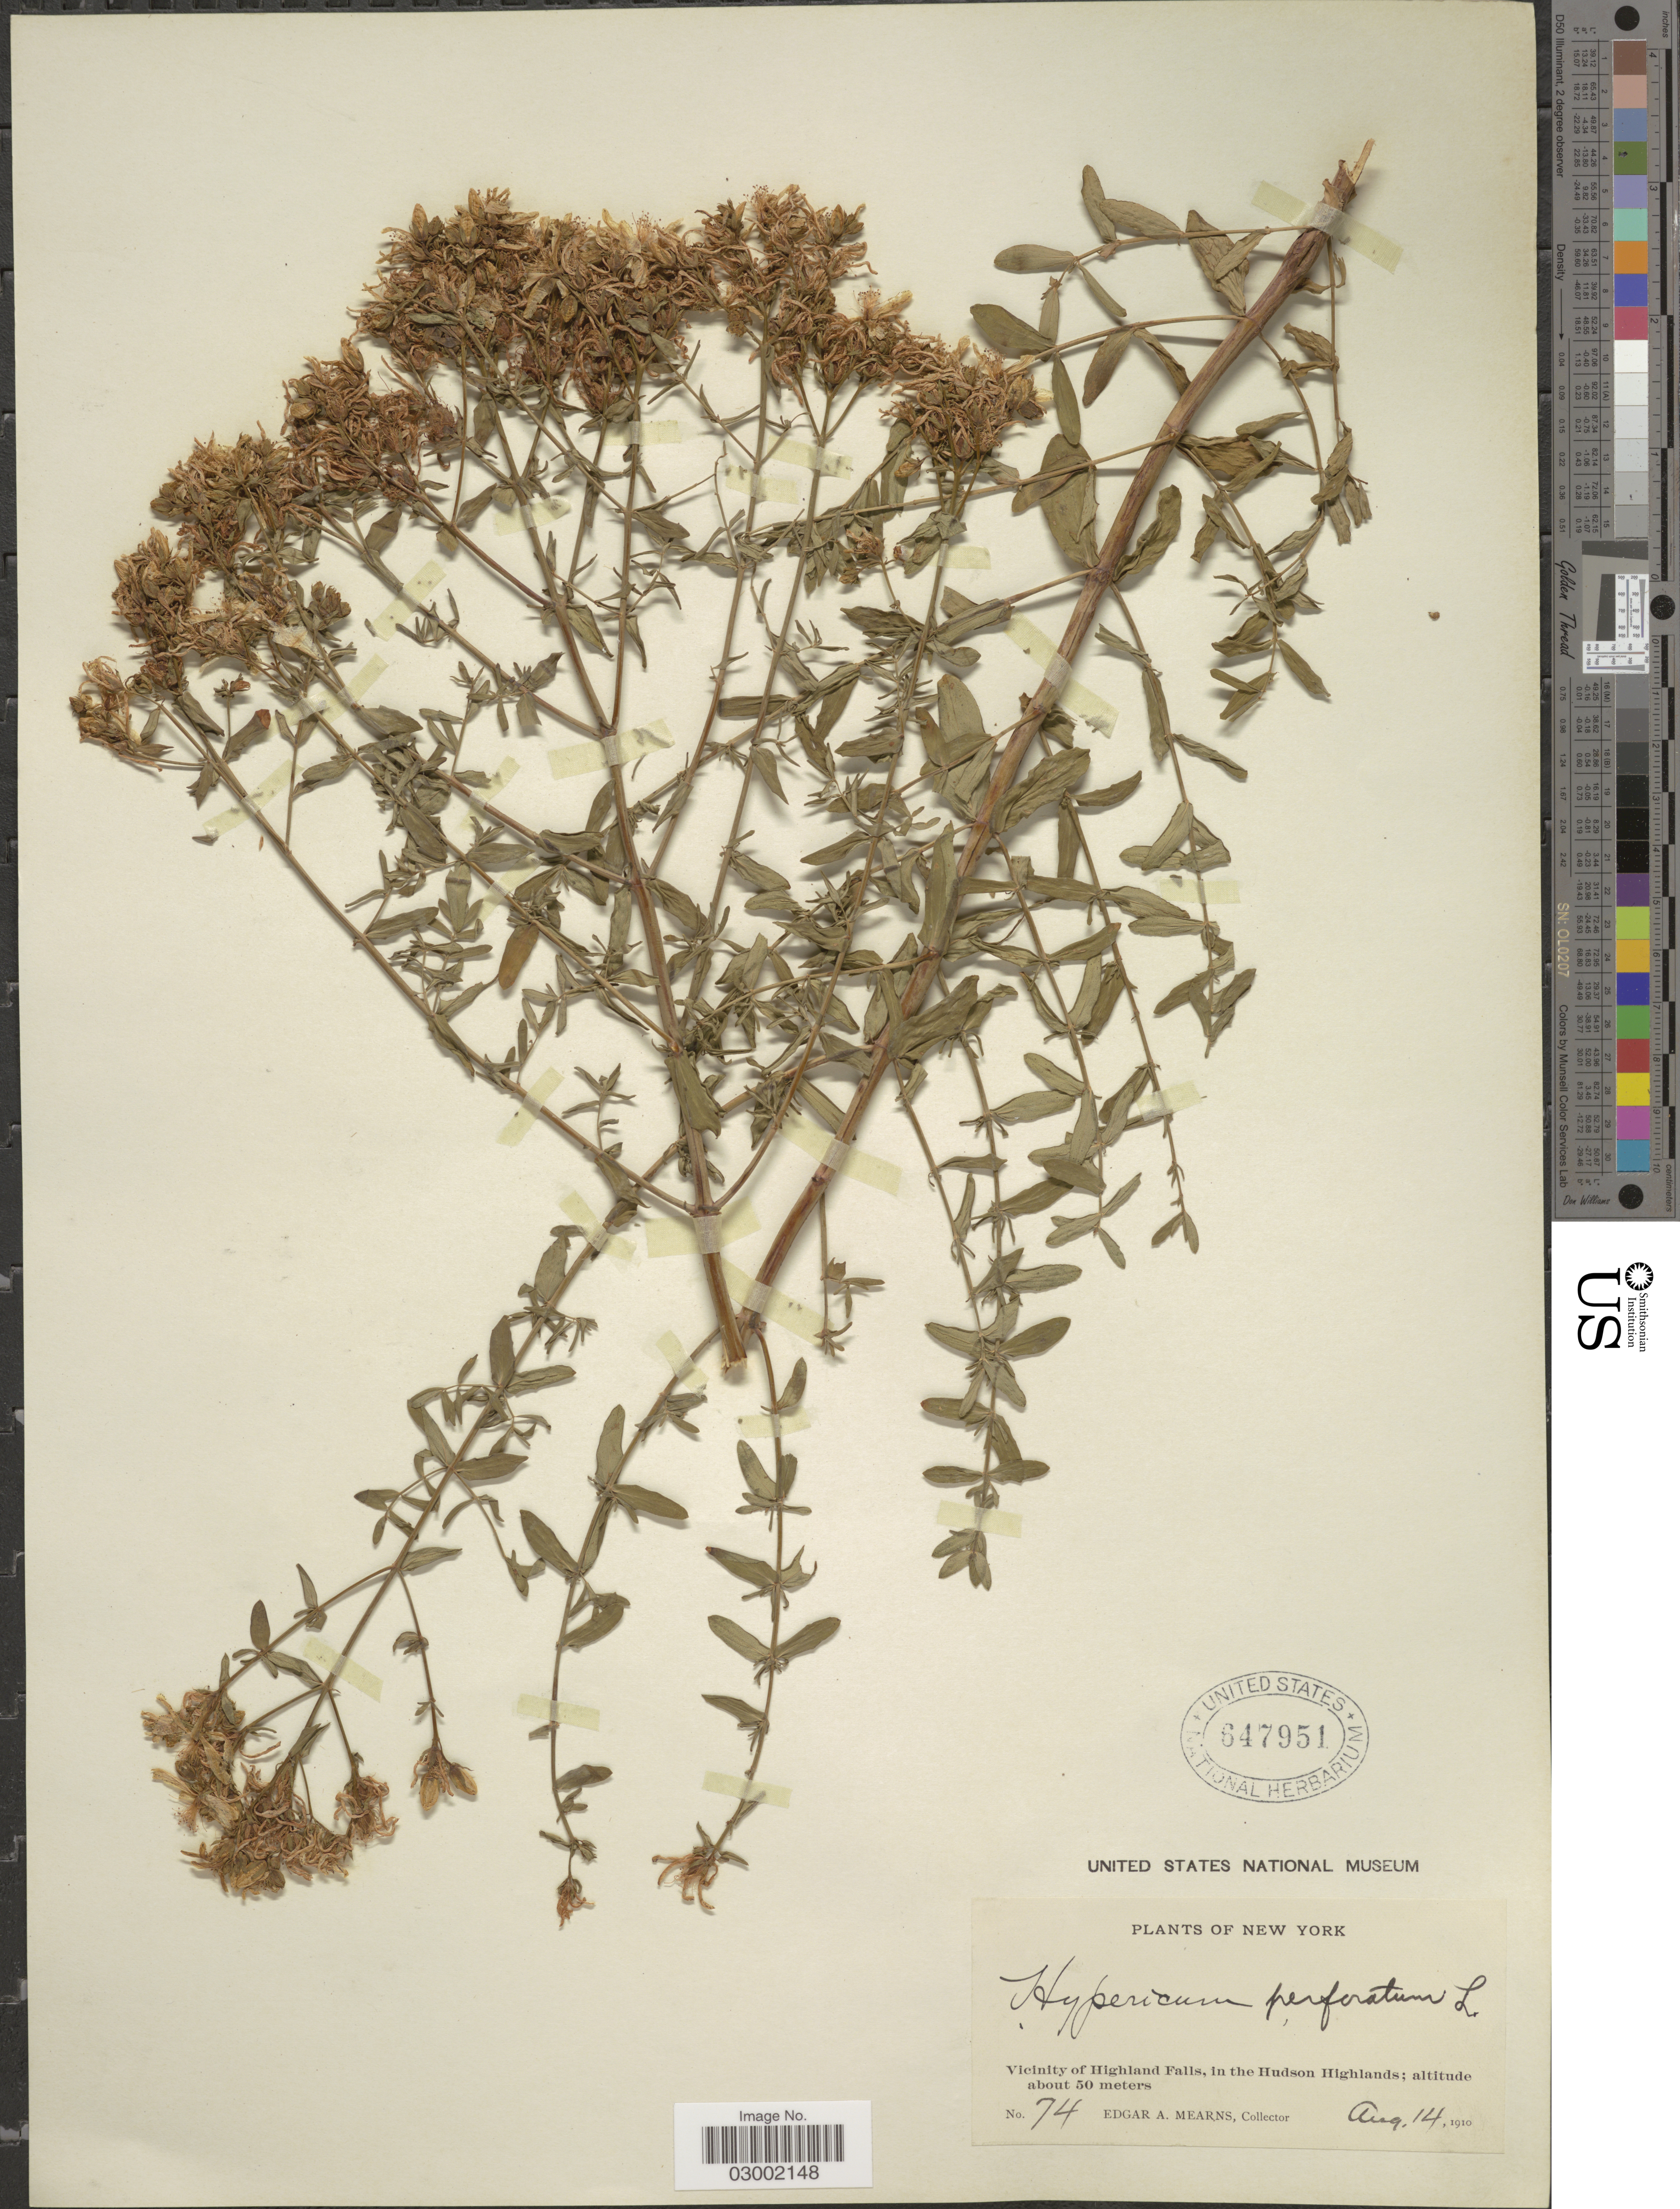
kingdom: Plantae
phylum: Tracheophyta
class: Magnoliopsida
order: Malpighiales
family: Hypericaceae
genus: Hypericum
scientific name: Hypericum perforatum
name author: L.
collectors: E. A. Mearns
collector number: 74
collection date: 1910-08-14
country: United States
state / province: New York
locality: Vicinity of Highlands Falls, in the Hudson Highlands.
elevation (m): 50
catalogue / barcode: US 647951